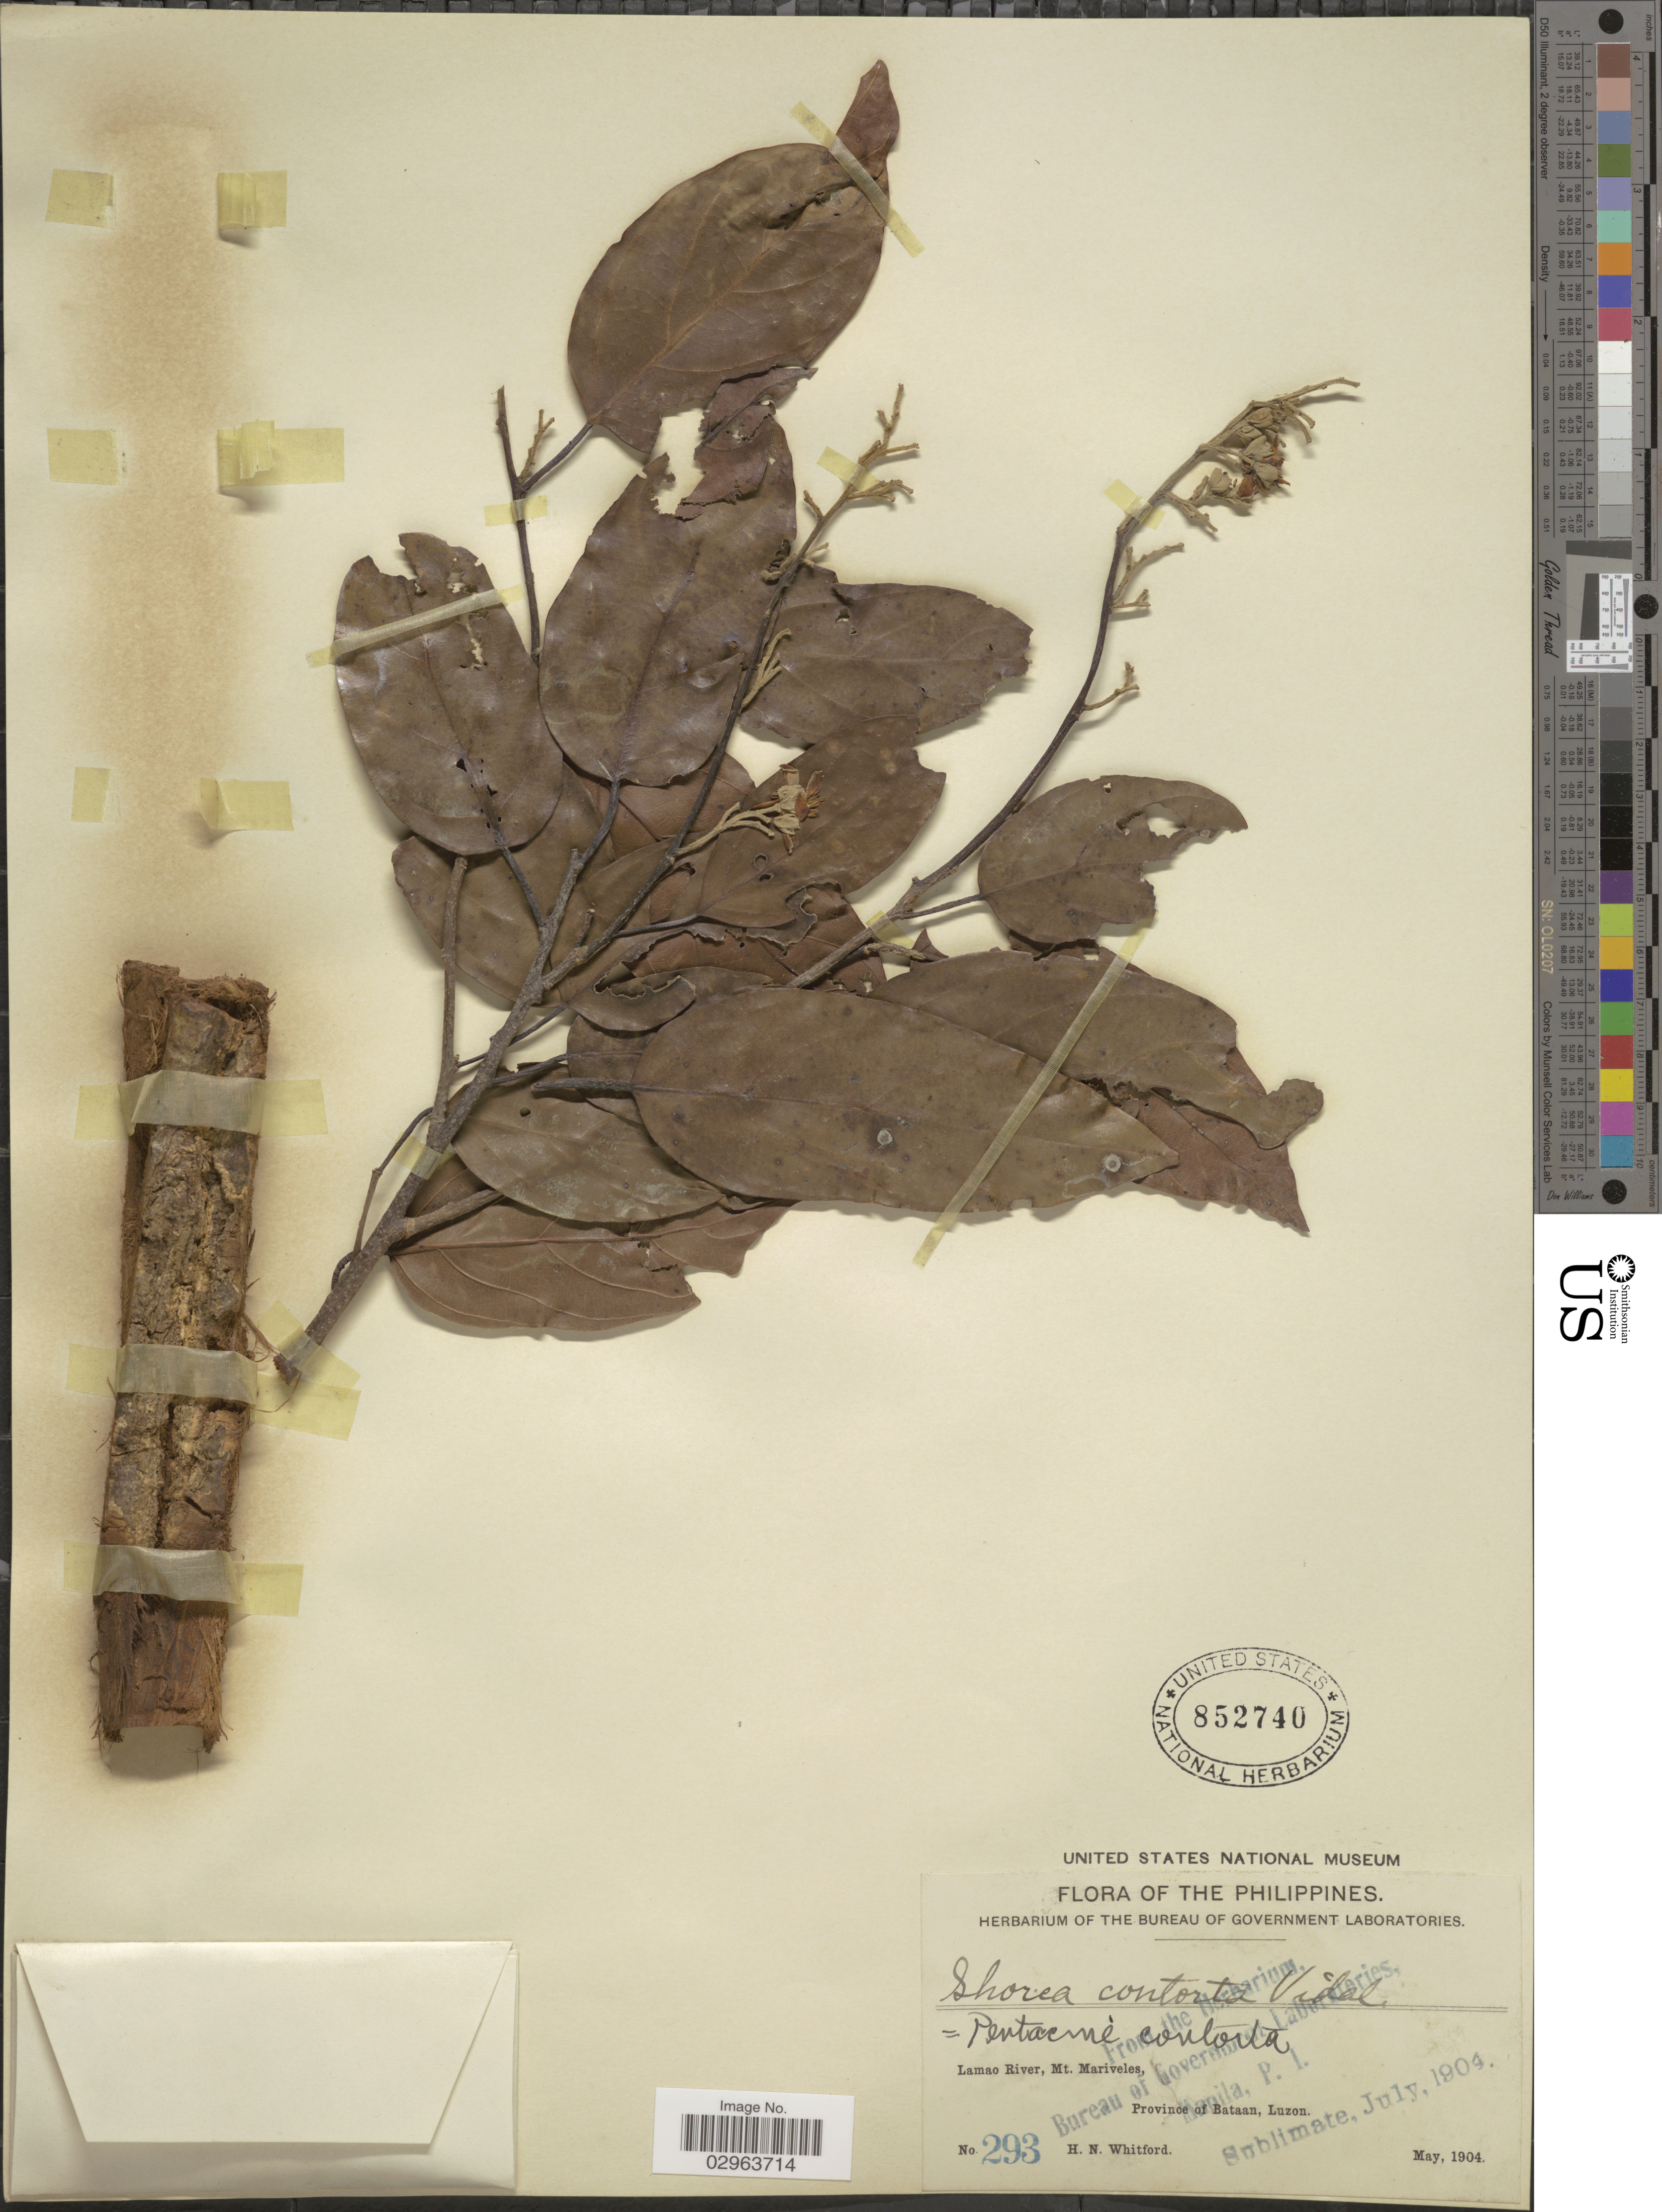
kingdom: Plantae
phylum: Tracheophyta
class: Magnoliopsida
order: Malvales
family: Dipterocarpaceae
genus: Pentacme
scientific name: Pentacme contorta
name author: (S. Vidal) Merr. & Rolfe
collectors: H. N. Whitford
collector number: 293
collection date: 1904-05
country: Philippines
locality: Lamao River, Mt. Mariveles Province of Bataan, Luzon.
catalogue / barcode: US 852740